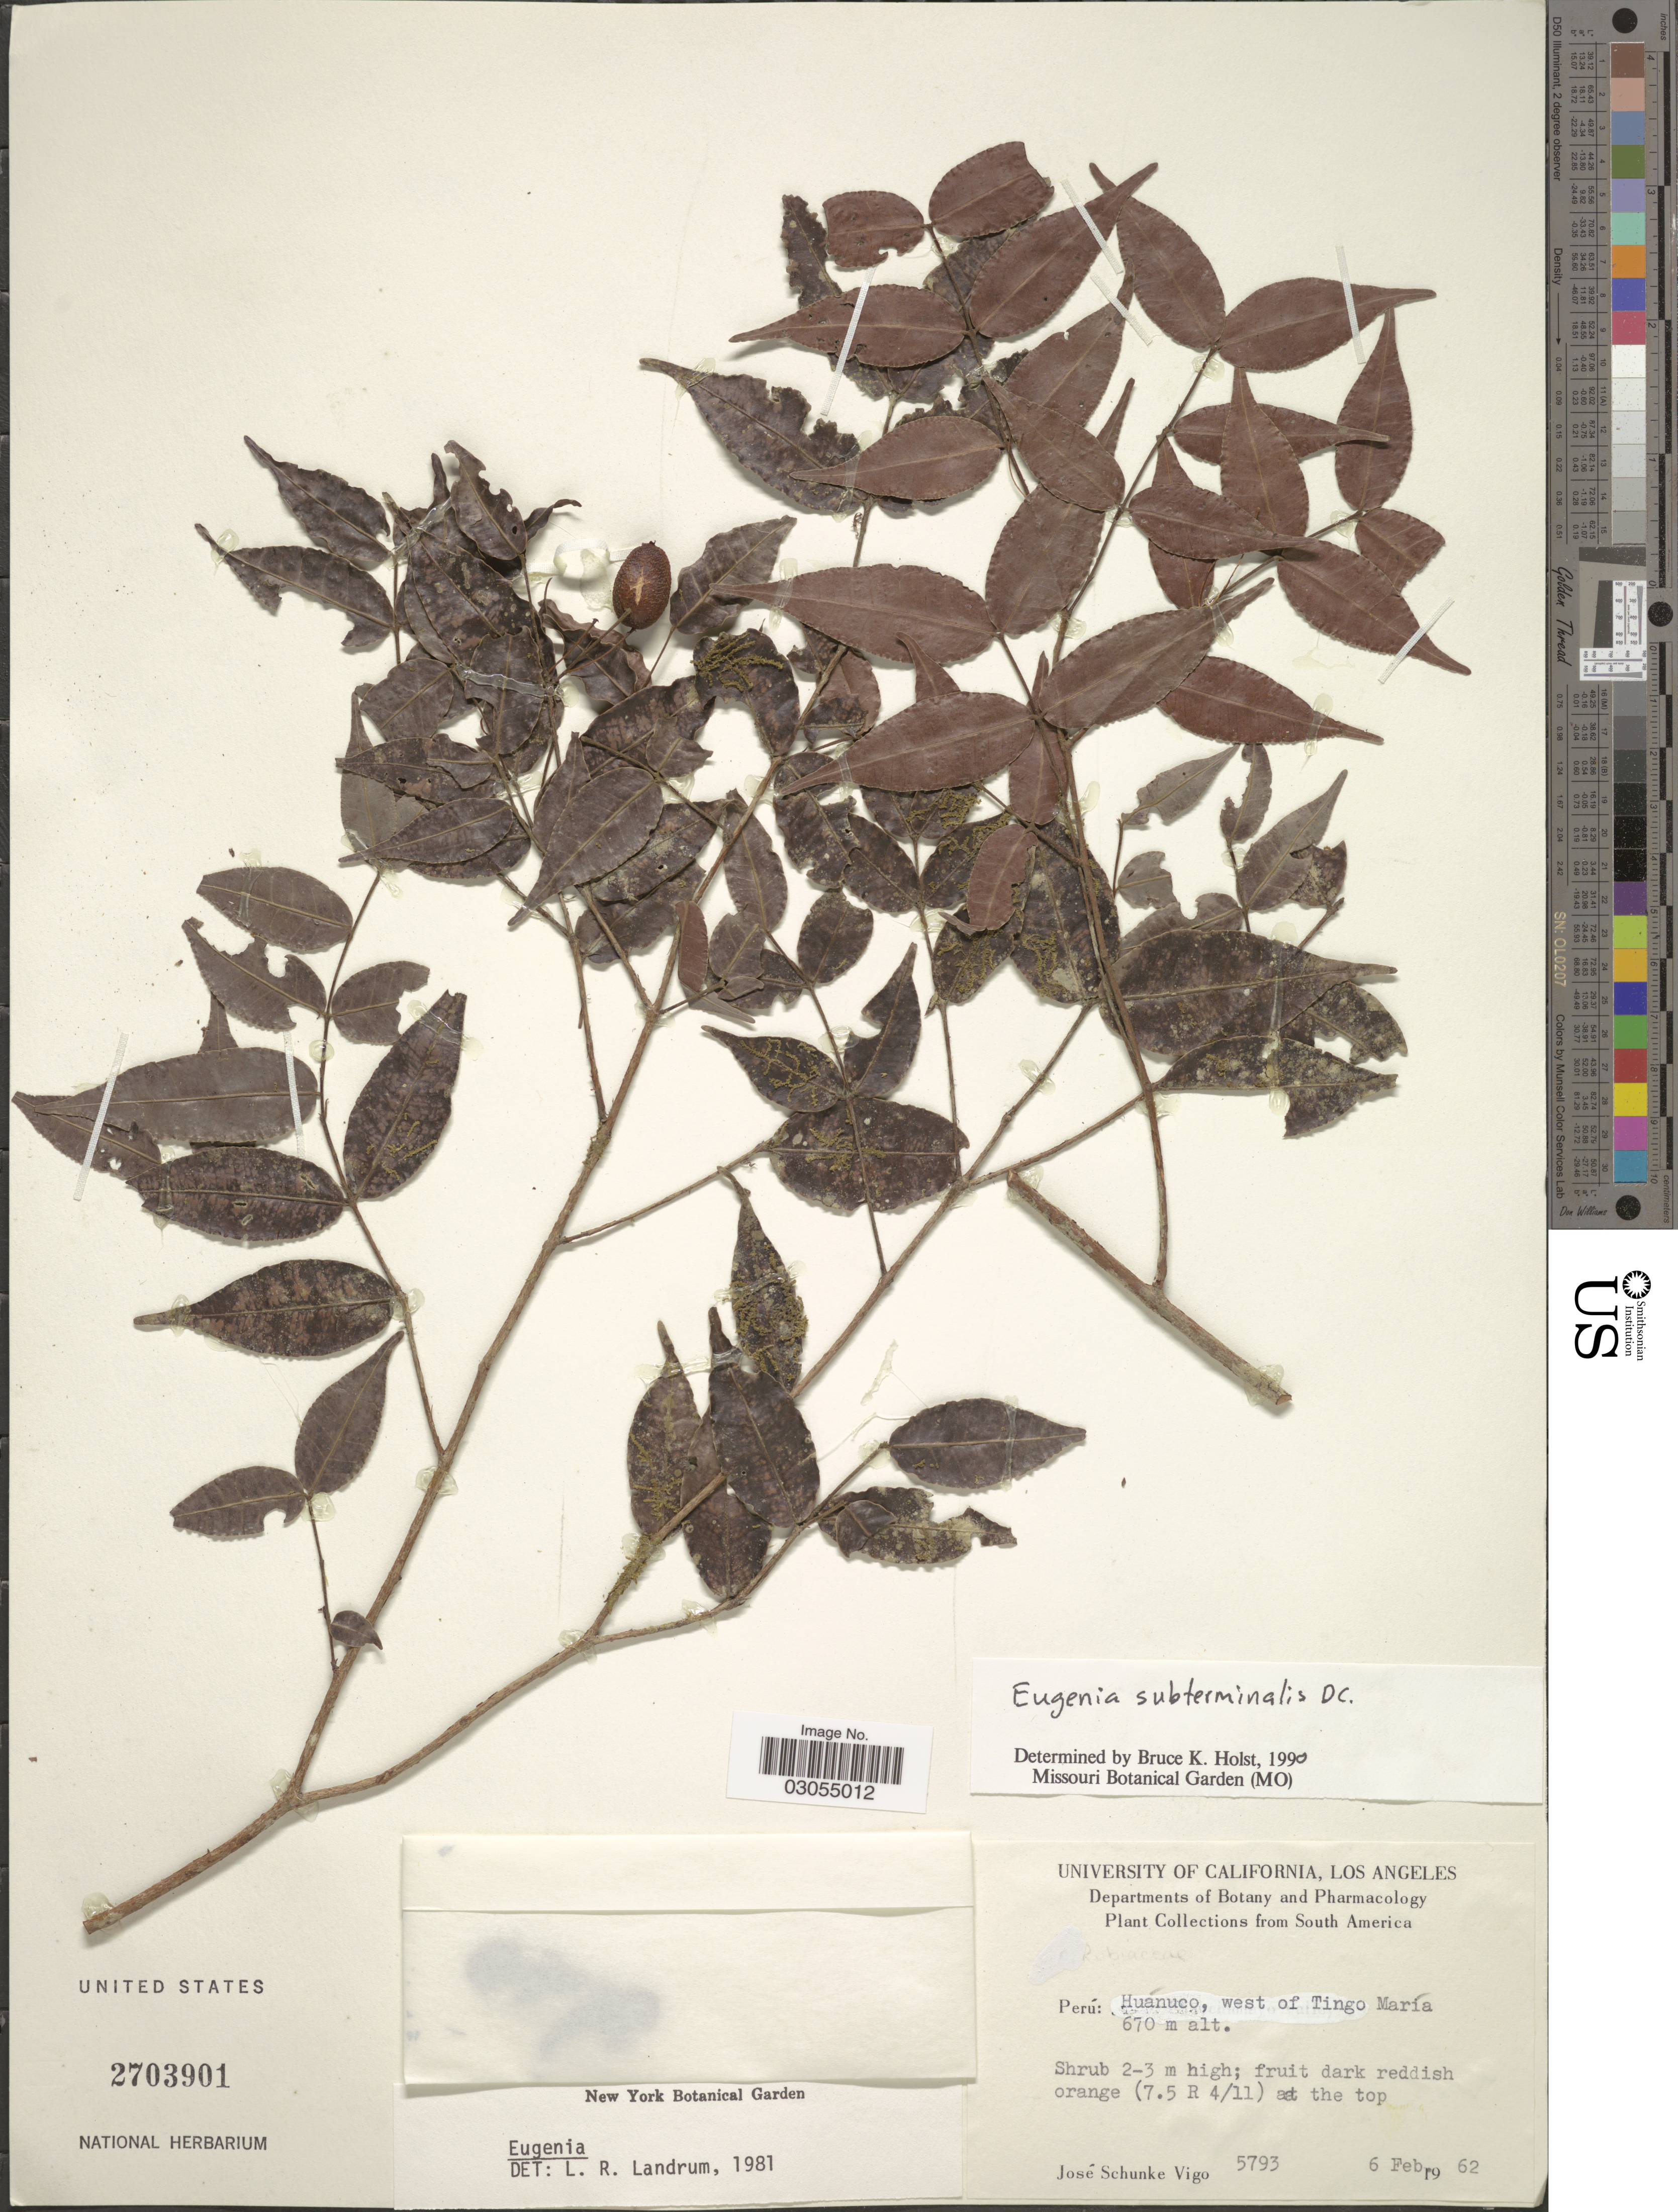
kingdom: Plantae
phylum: Tracheophyta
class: Magnoliopsida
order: Myrtales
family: Myrtaceae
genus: Eugenia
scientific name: Eugenia subterminalis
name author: DC.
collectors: J. Schunke Vigo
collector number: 5793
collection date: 1962-02-06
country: Peru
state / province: Huánuco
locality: West of Tingo María.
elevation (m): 670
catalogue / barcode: US 2703901